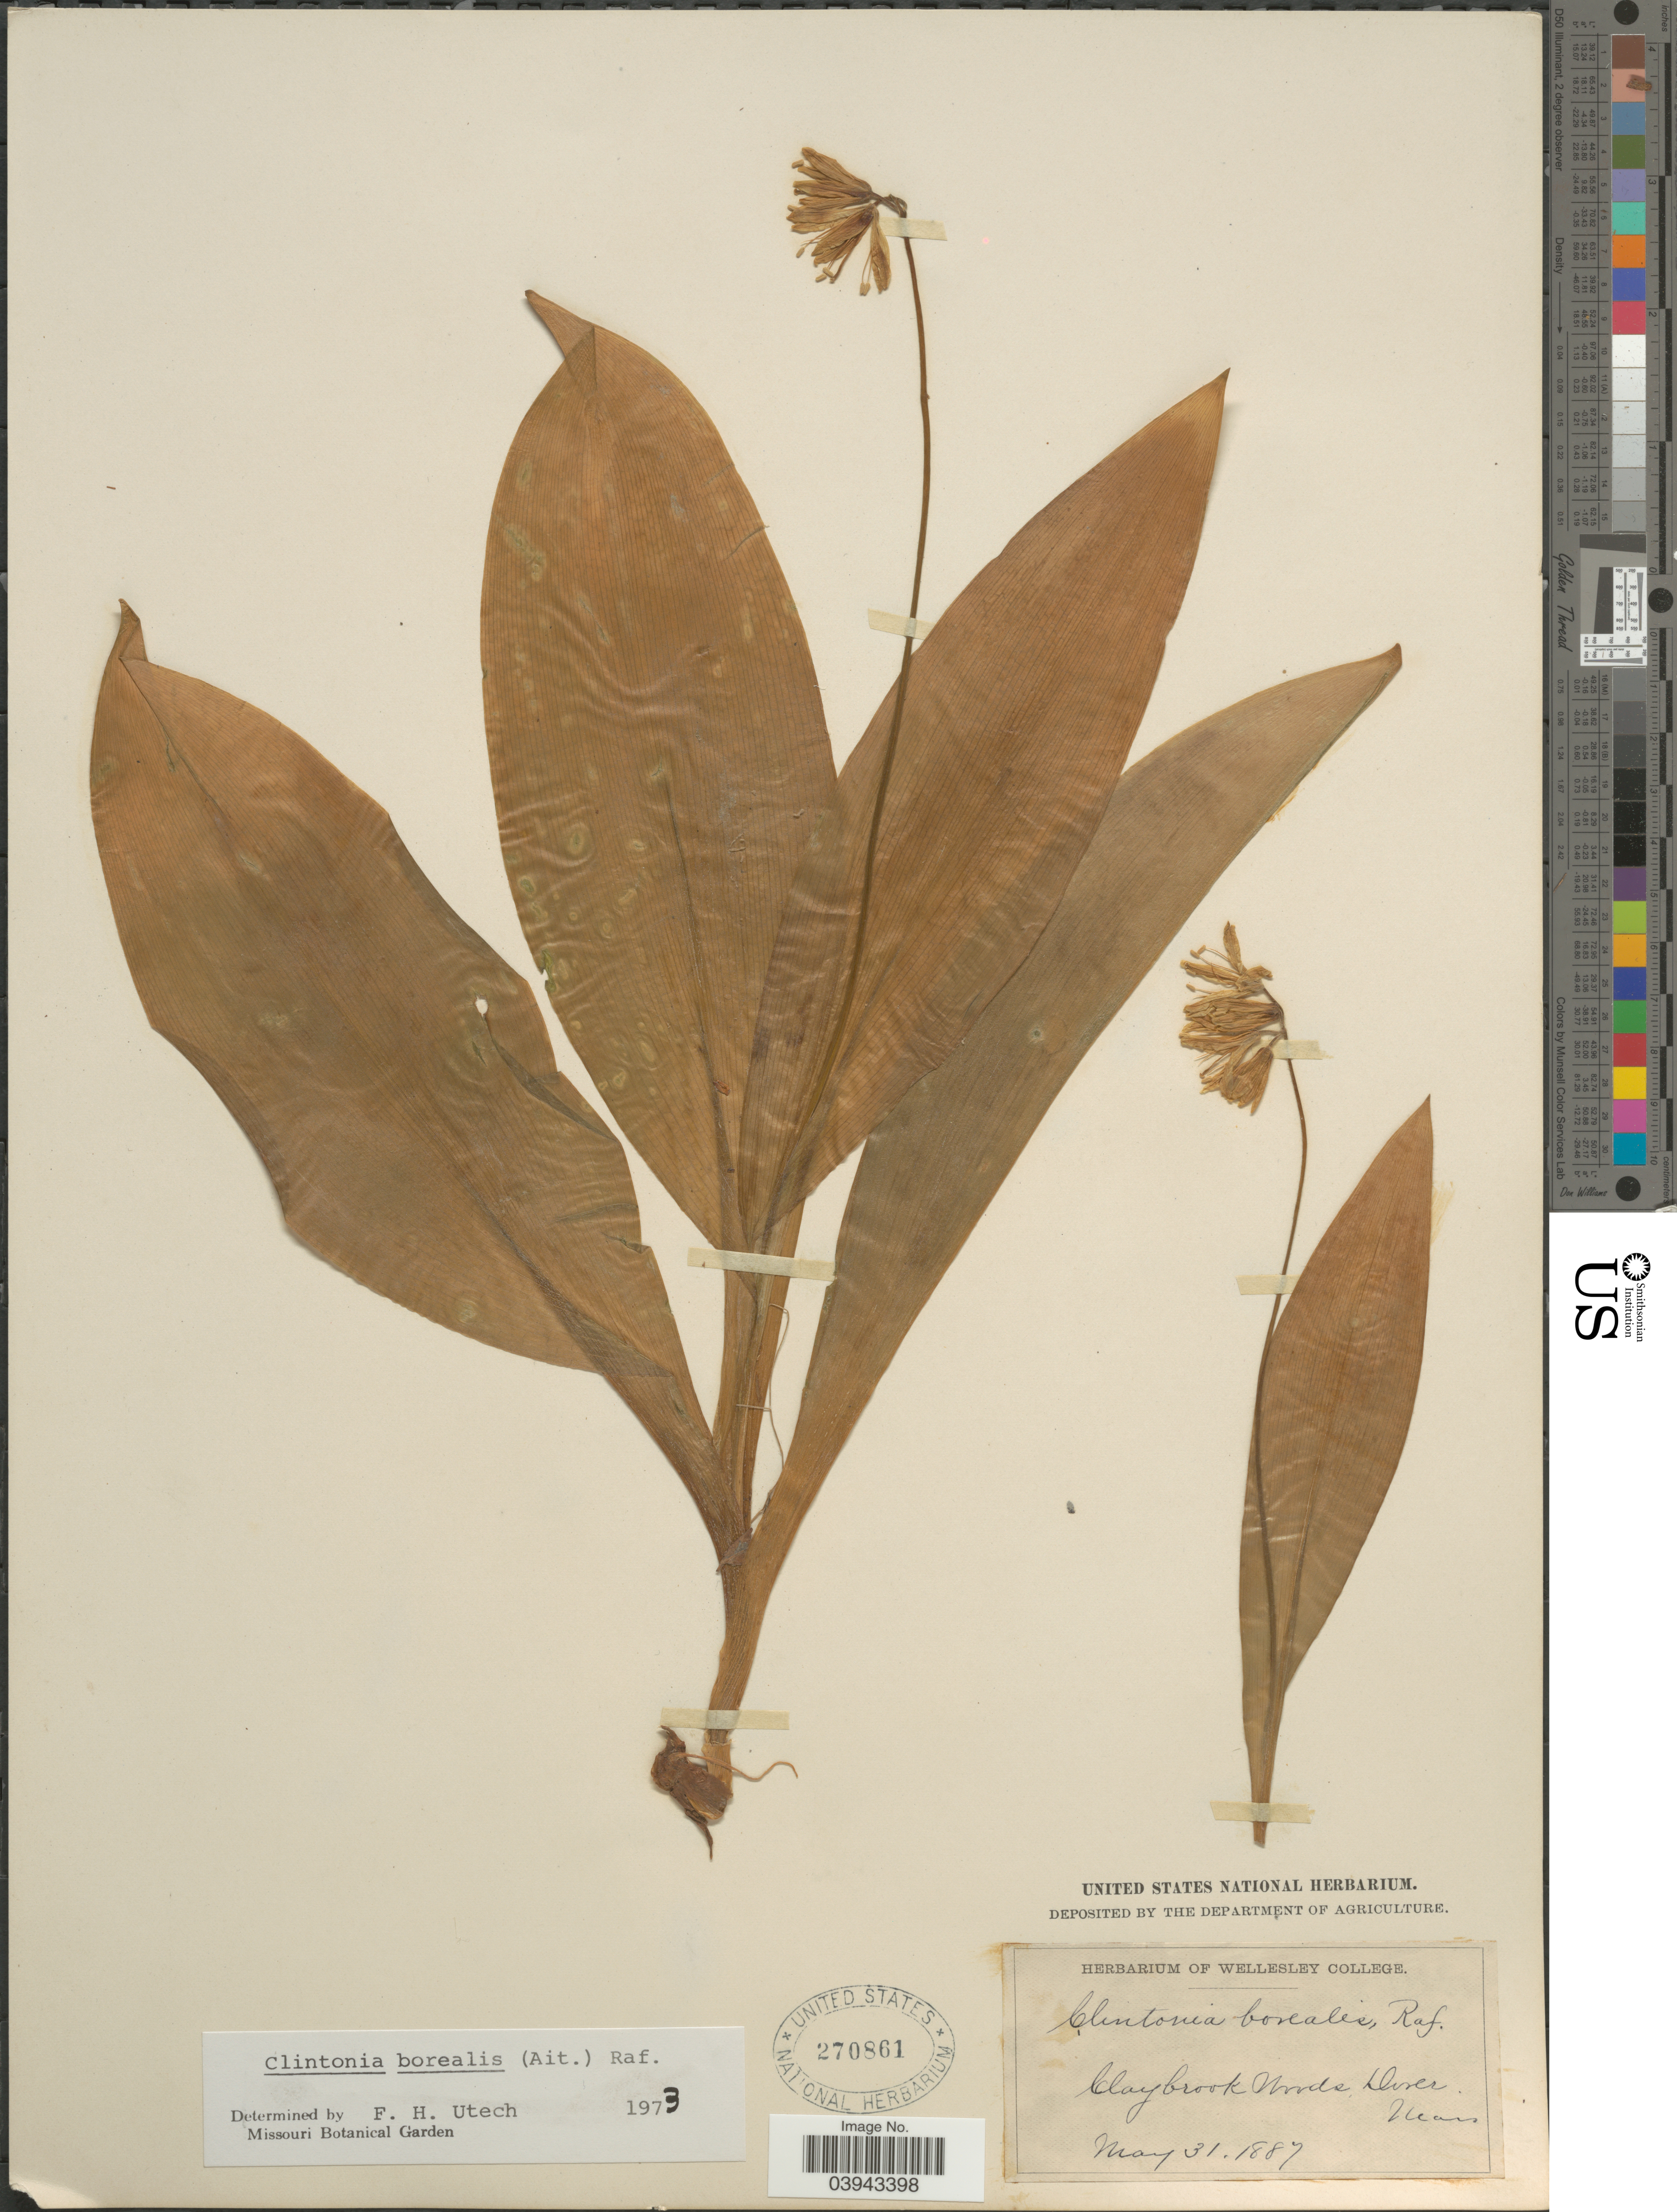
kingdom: Plantae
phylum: Tracheophyta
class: Liliopsida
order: Liliales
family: Liliaceae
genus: Clintonia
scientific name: Clintonia borealis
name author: (Aiton) Raf.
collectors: ex herb. Wellesley College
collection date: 1887-05-31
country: United States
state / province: Massachusetts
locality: Claybrook Woods, Dover, Mass.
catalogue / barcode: US 270861